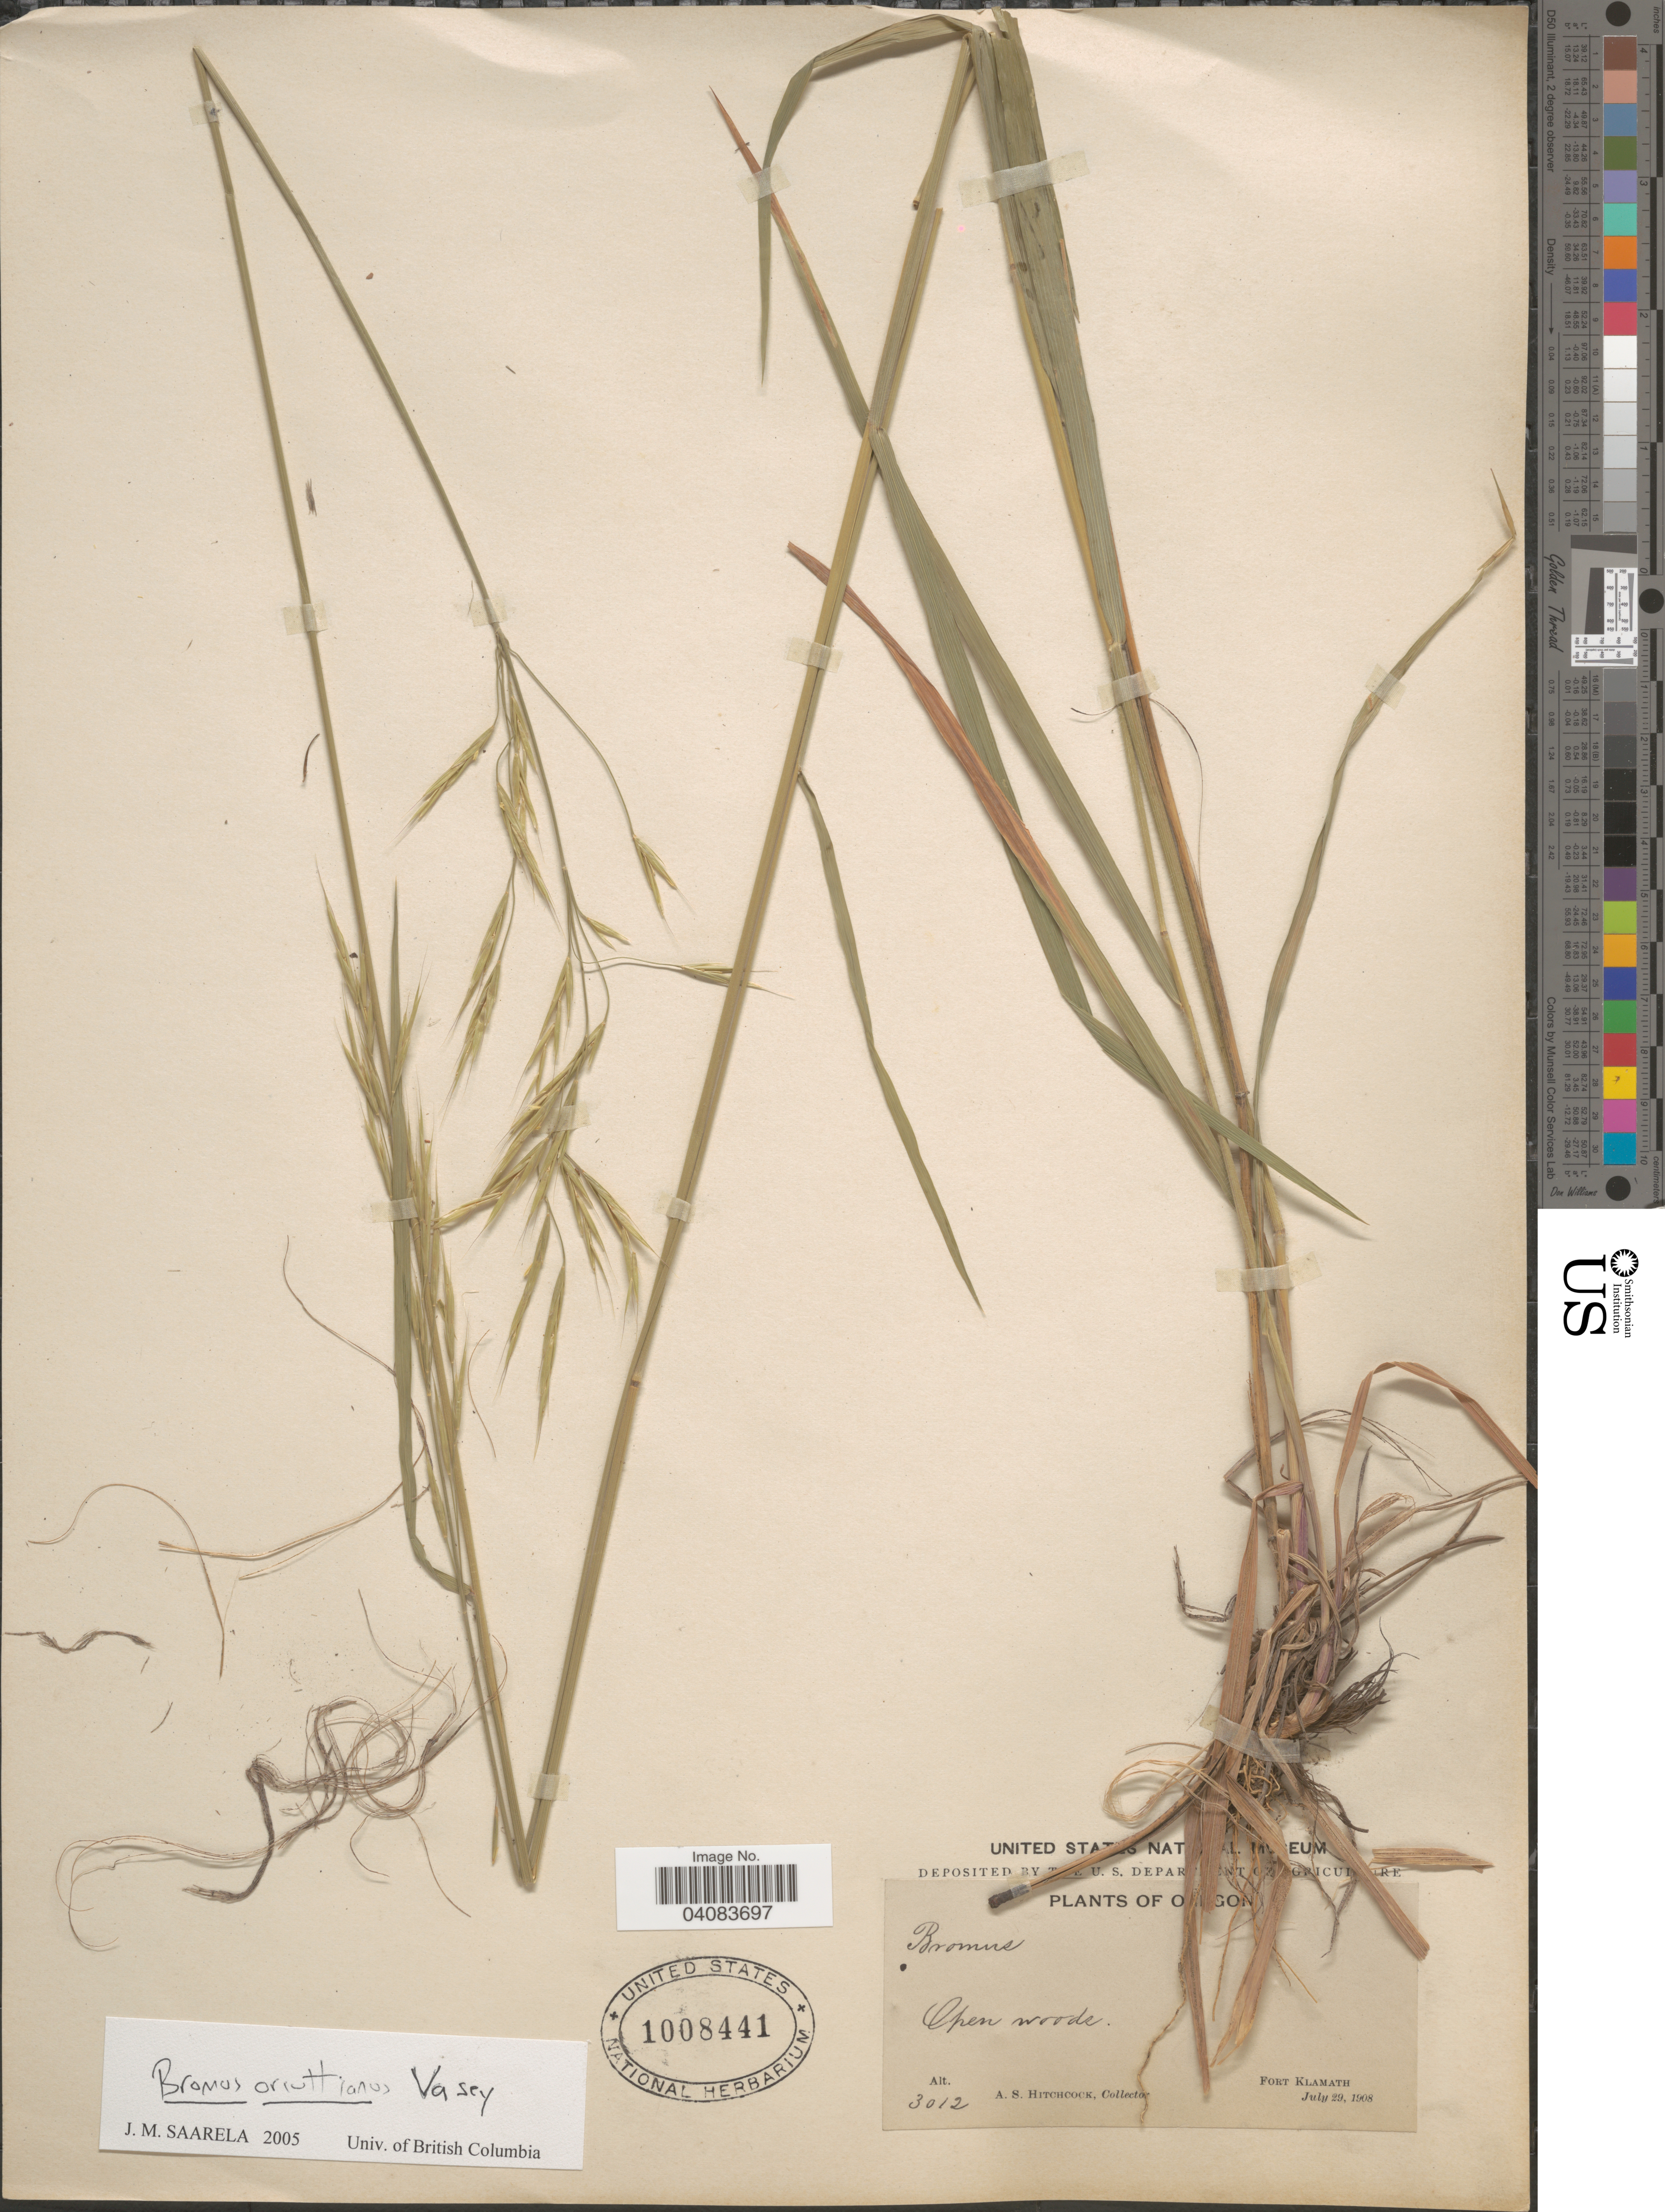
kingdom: Plantae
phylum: Tracheophyta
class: Liliopsida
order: Poales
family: Poaceae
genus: Bromus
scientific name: Bromus orcuttianus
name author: Vasey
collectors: A. S. Hitchcock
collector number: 3012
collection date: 1908-07-29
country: United States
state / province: Oregon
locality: Fort Klamath.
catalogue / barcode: US 1008441